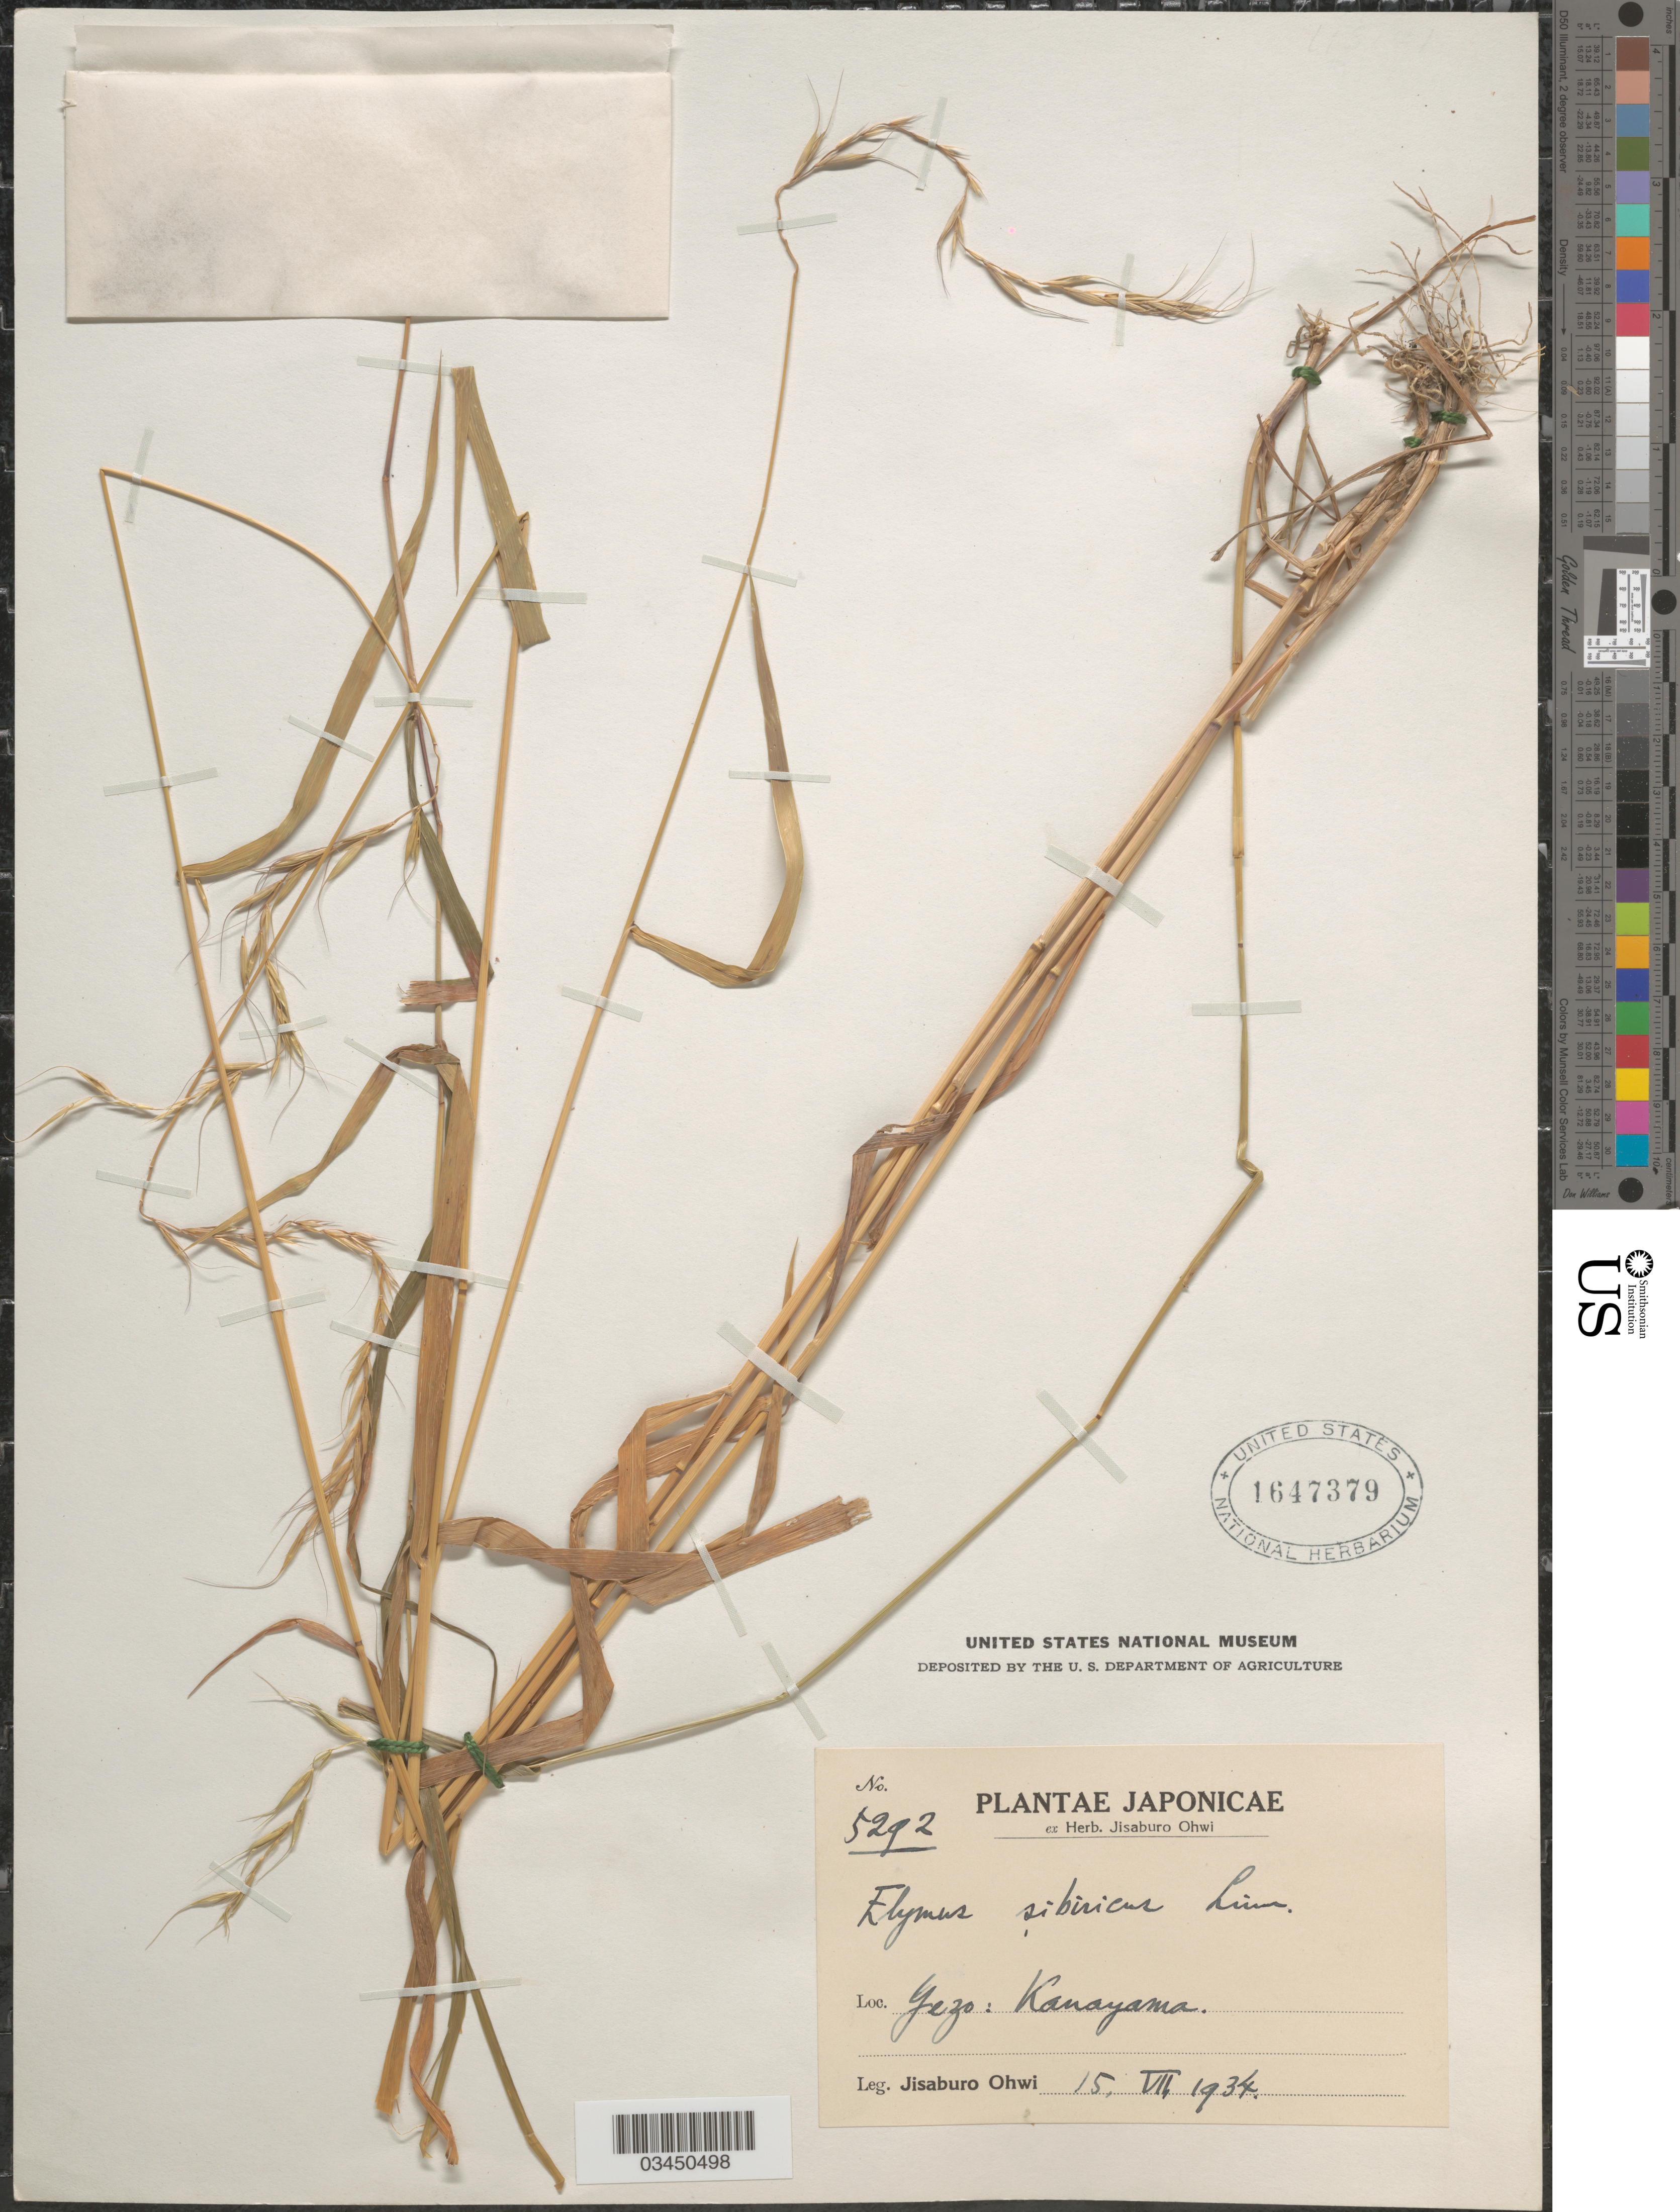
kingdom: Plantae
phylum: Tracheophyta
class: Liliopsida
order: Poales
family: Poaceae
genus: Elymus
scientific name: Elymus sibiricus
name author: L.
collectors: J. Ohwi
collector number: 5292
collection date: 1934-07-15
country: Japan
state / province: Kanagawa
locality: Yezo: Kanayama.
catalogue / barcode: US 1647379